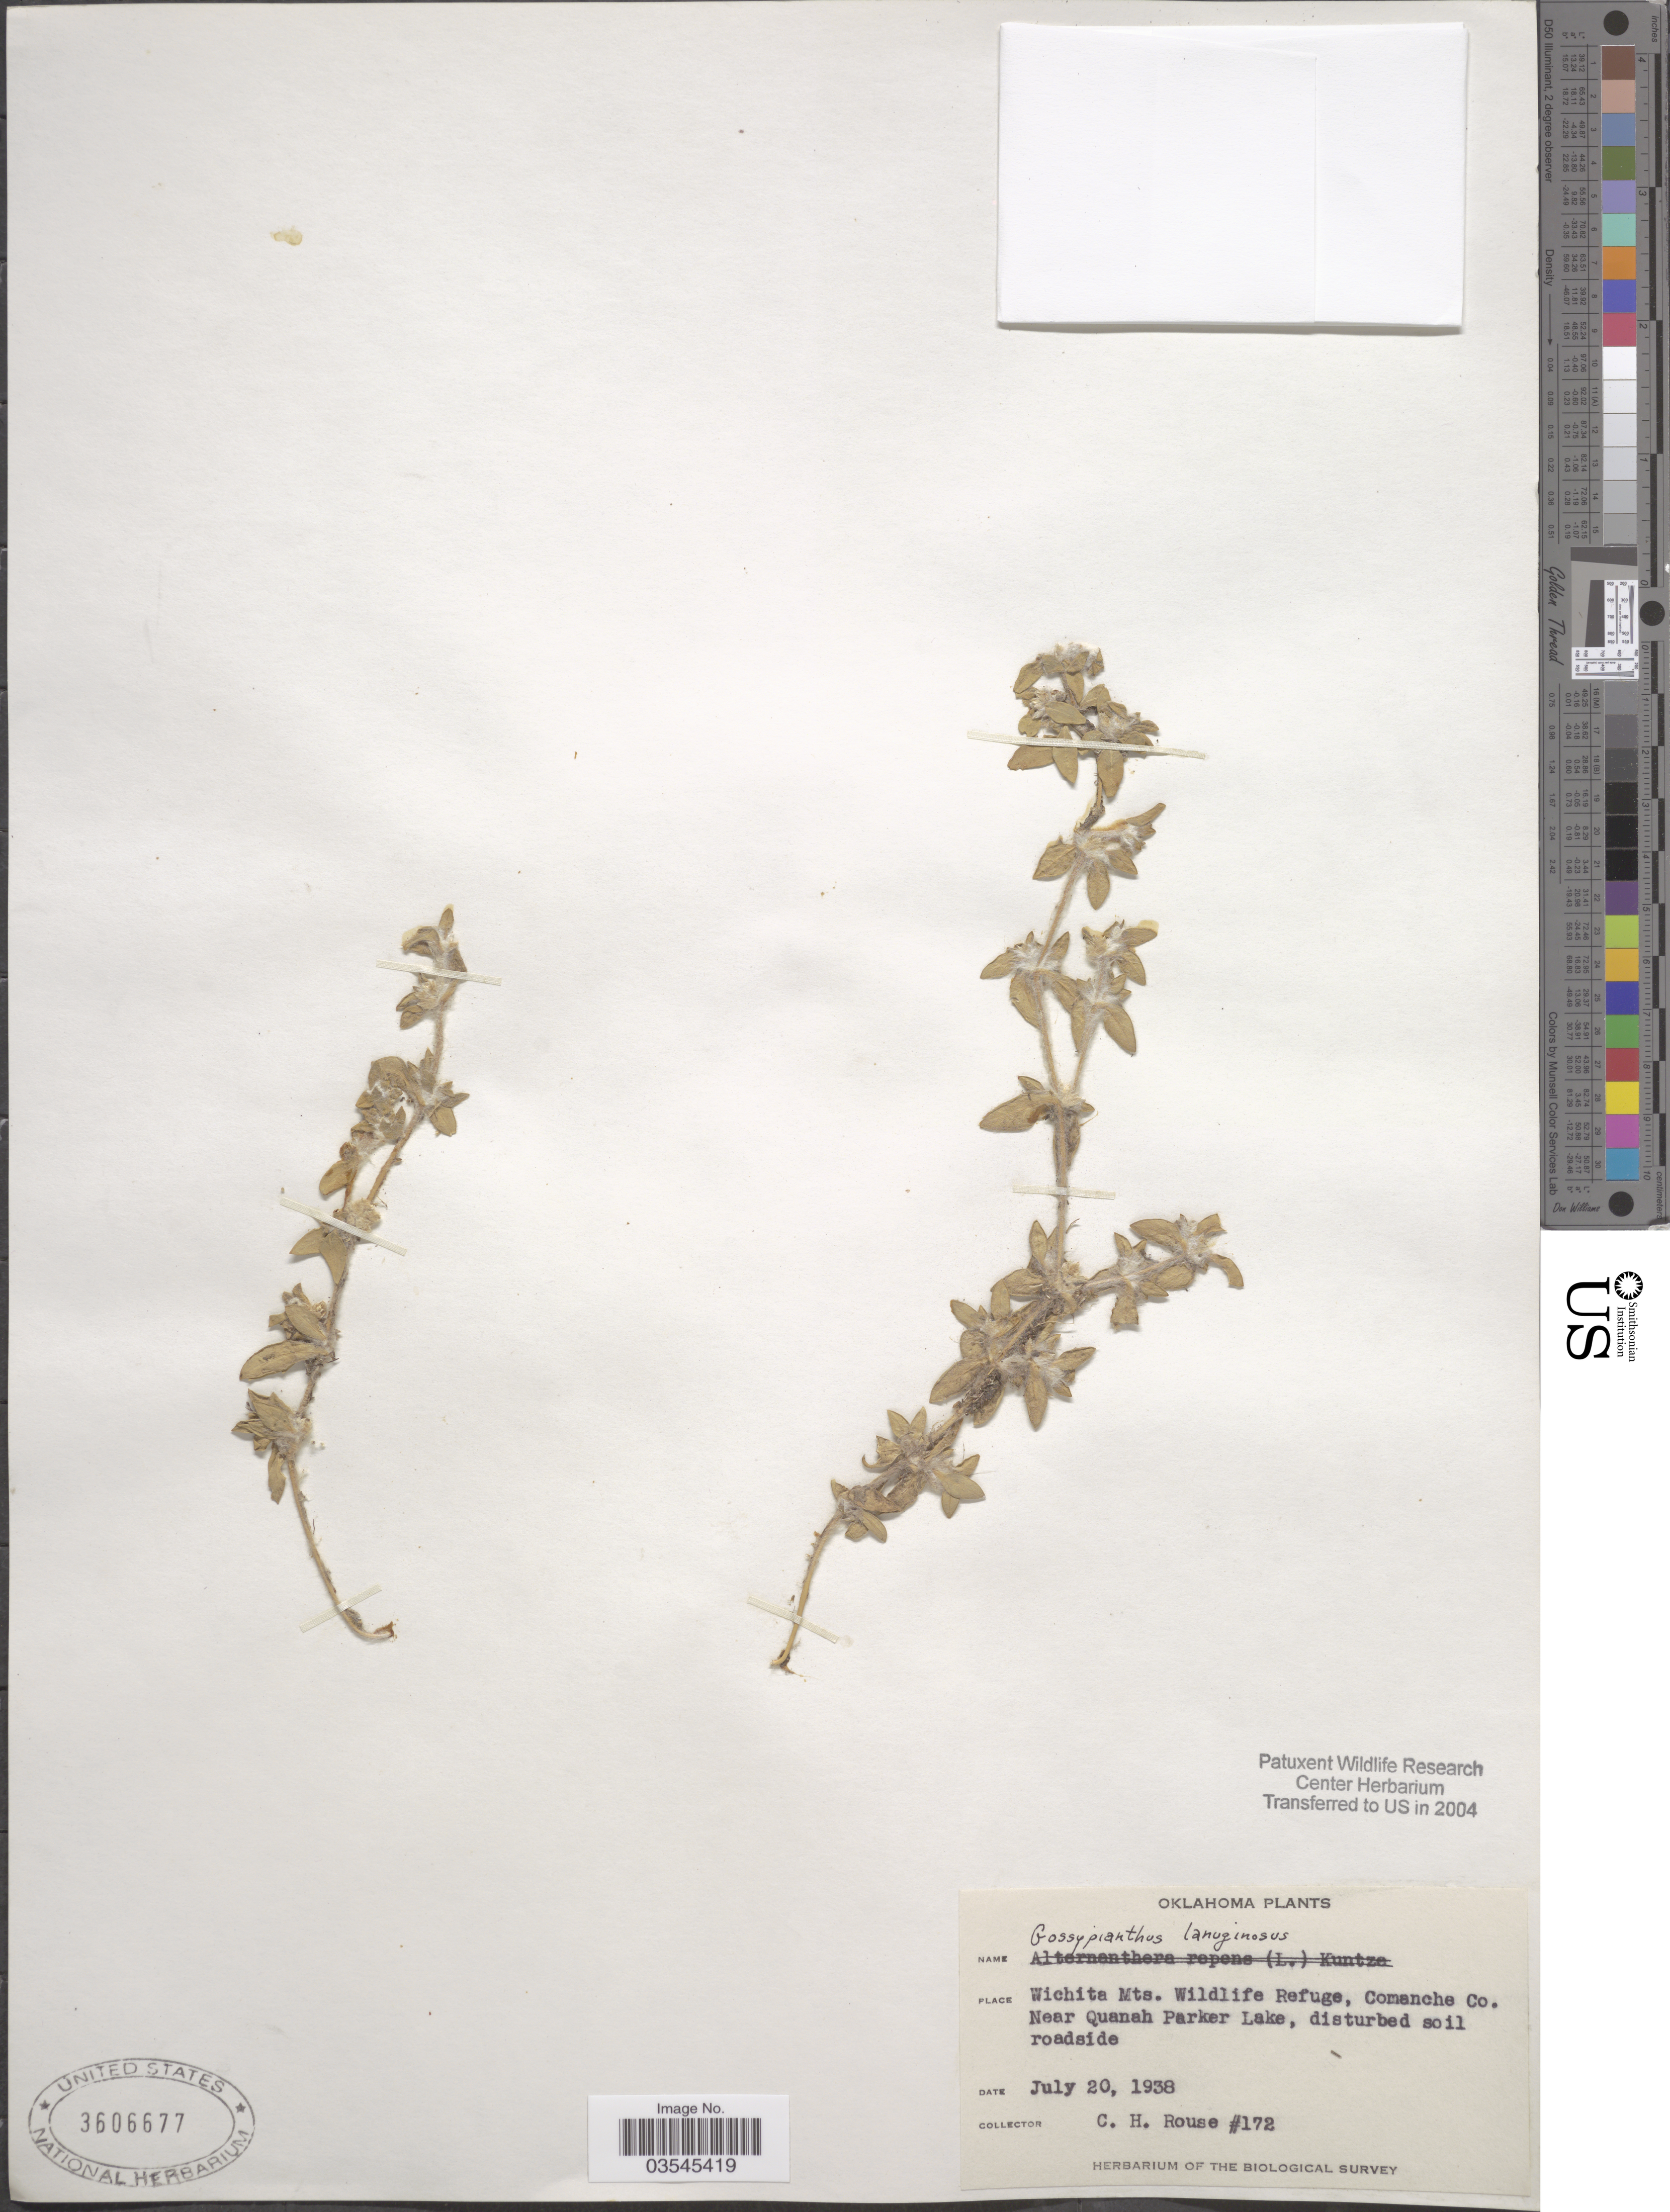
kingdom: Plantae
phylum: Tracheophyta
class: Magnoliopsida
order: Caryophyllales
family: Amaranthaceae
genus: Guilleminea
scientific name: Guilleminea lanuginosa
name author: (Poir.) Benth. & Hook. f.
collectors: C. Rouse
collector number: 172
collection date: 1938-07-20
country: United States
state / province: Oklahoma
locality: Wichita Mts. Wildlife Refuge, Comanche Co. Near Quanah Parker Lake.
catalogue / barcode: US 3606677